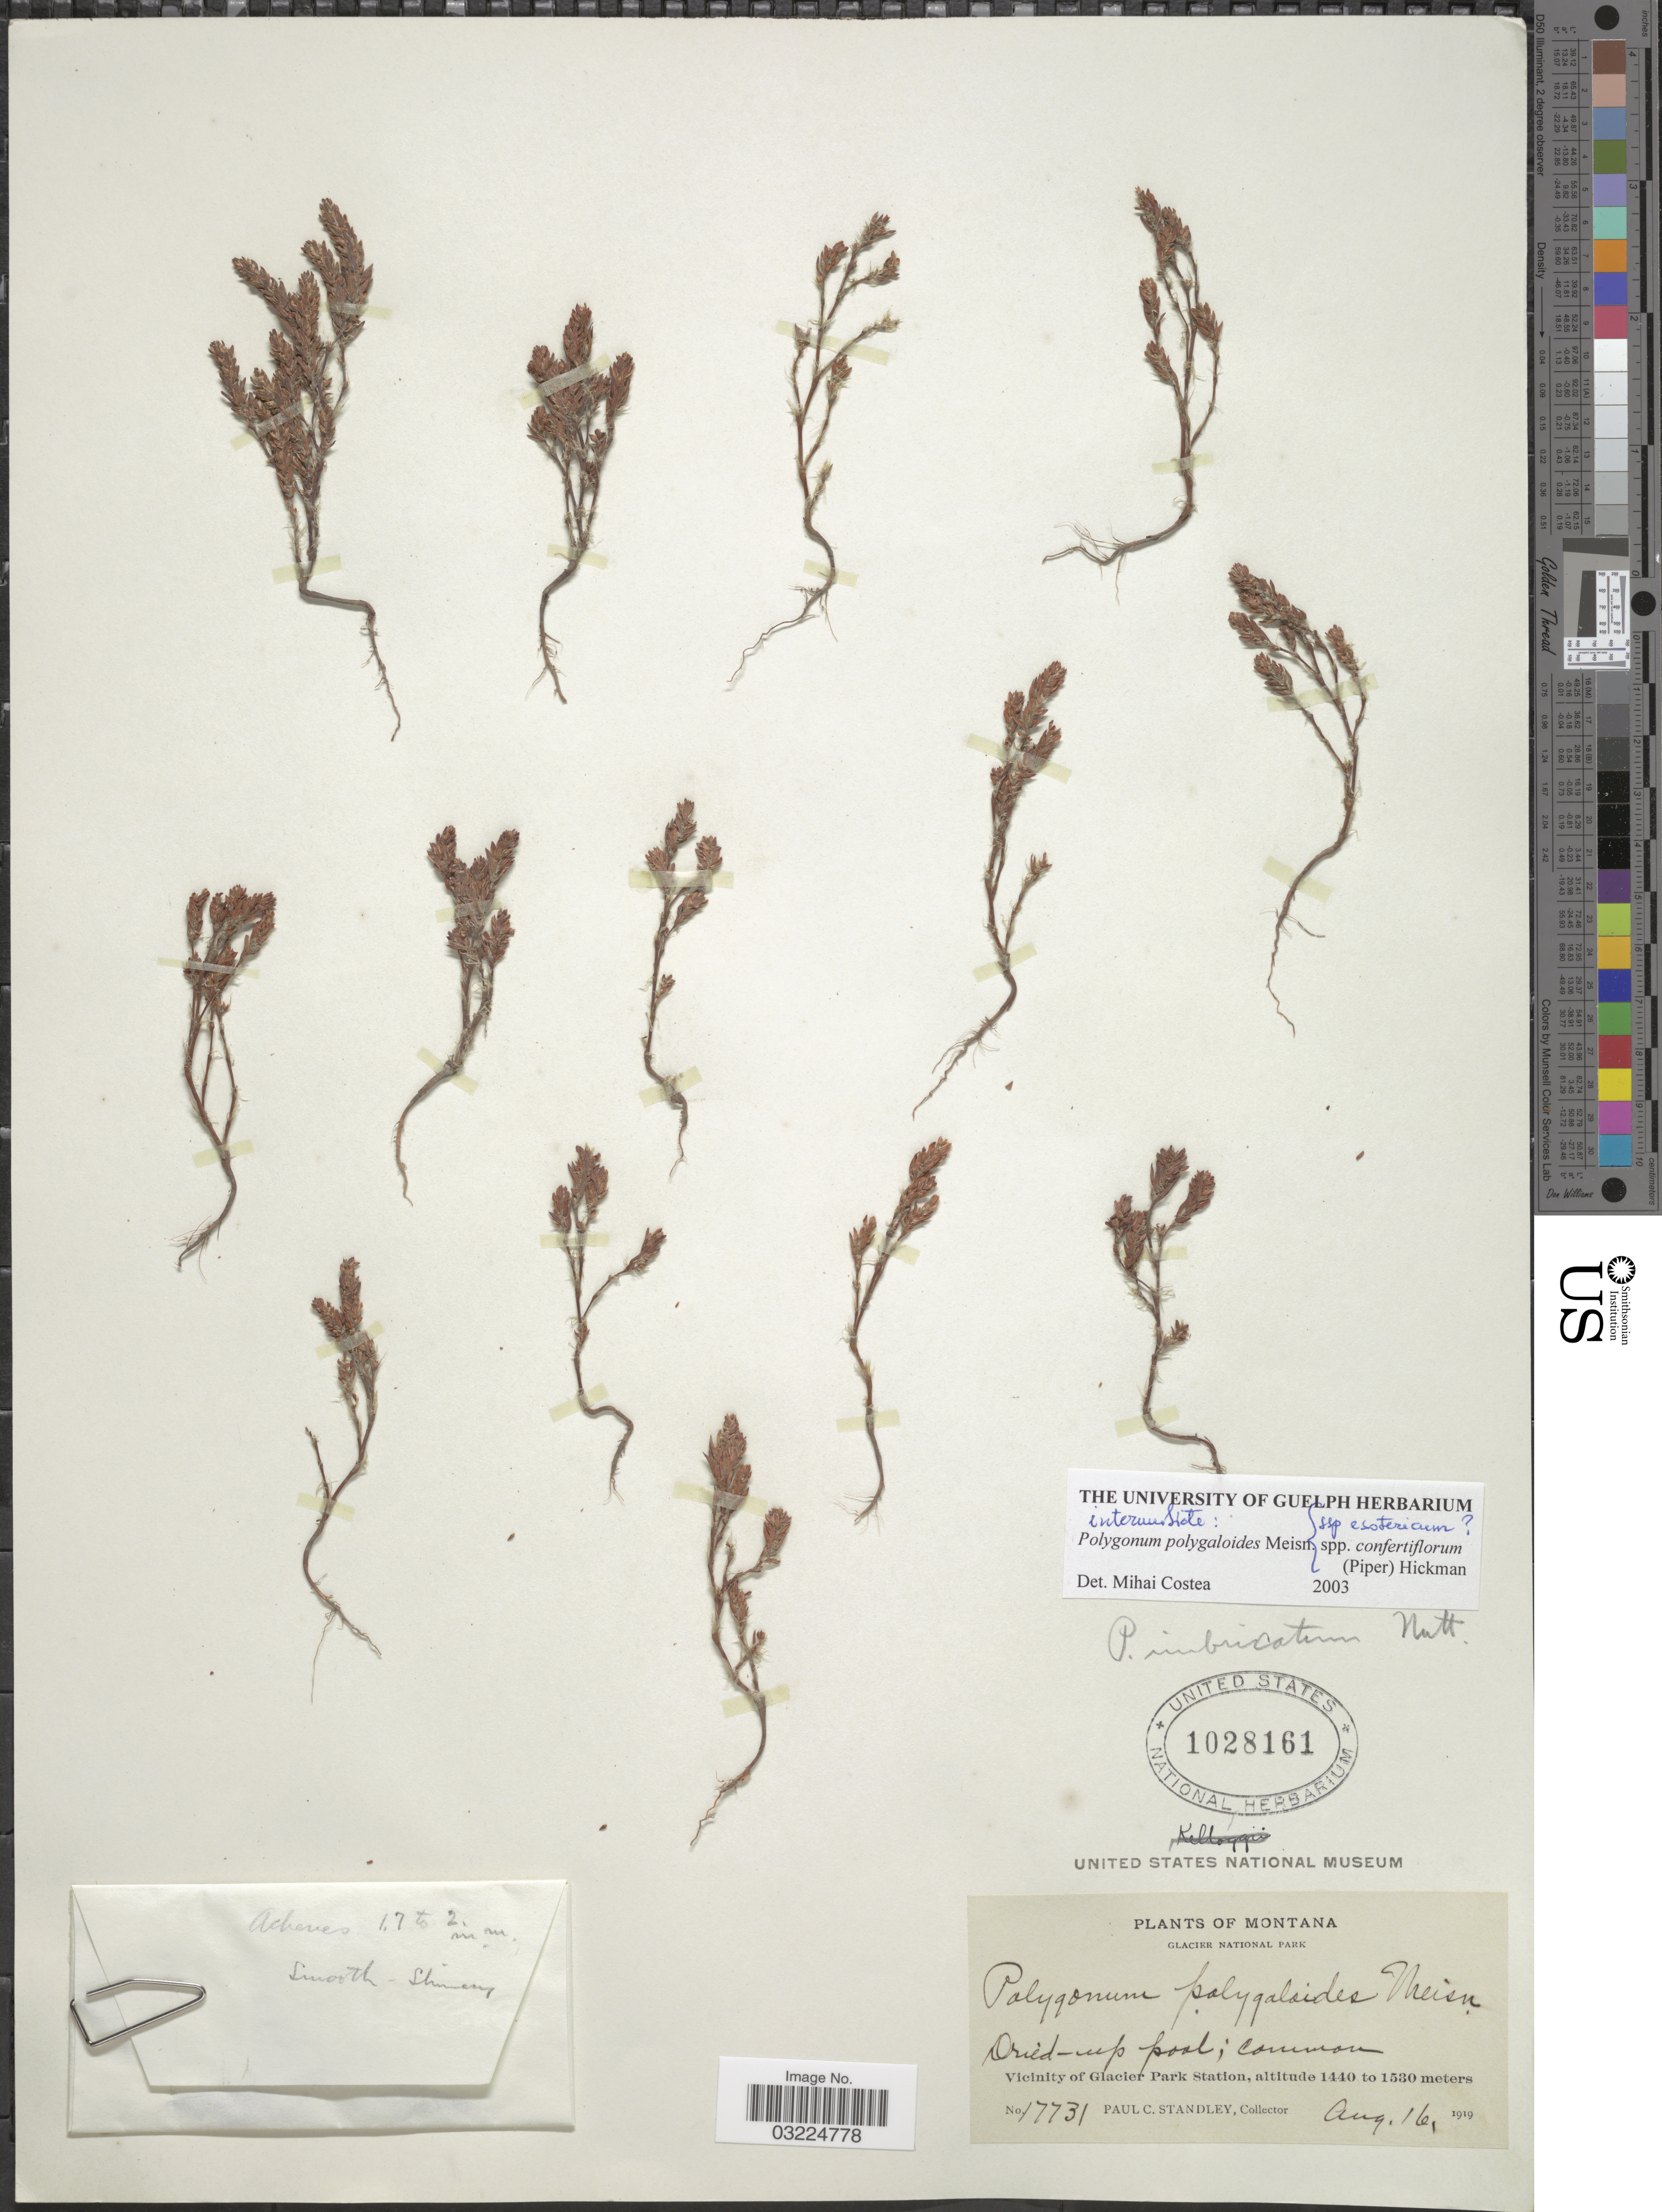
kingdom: Plantae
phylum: Tracheophyta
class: Magnoliopsida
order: Caryophyllales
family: Polygonaceae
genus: Polygonum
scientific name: Polygonum polygaloides subsp. confertiflorum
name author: (Nutt. ex Piper) Hickman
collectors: P. C. Standley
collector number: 17731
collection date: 1919-08-16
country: United States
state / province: Montana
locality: Glacier National Park. Vicinity of Glacier Park Station.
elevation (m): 1440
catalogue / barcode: US 1028161